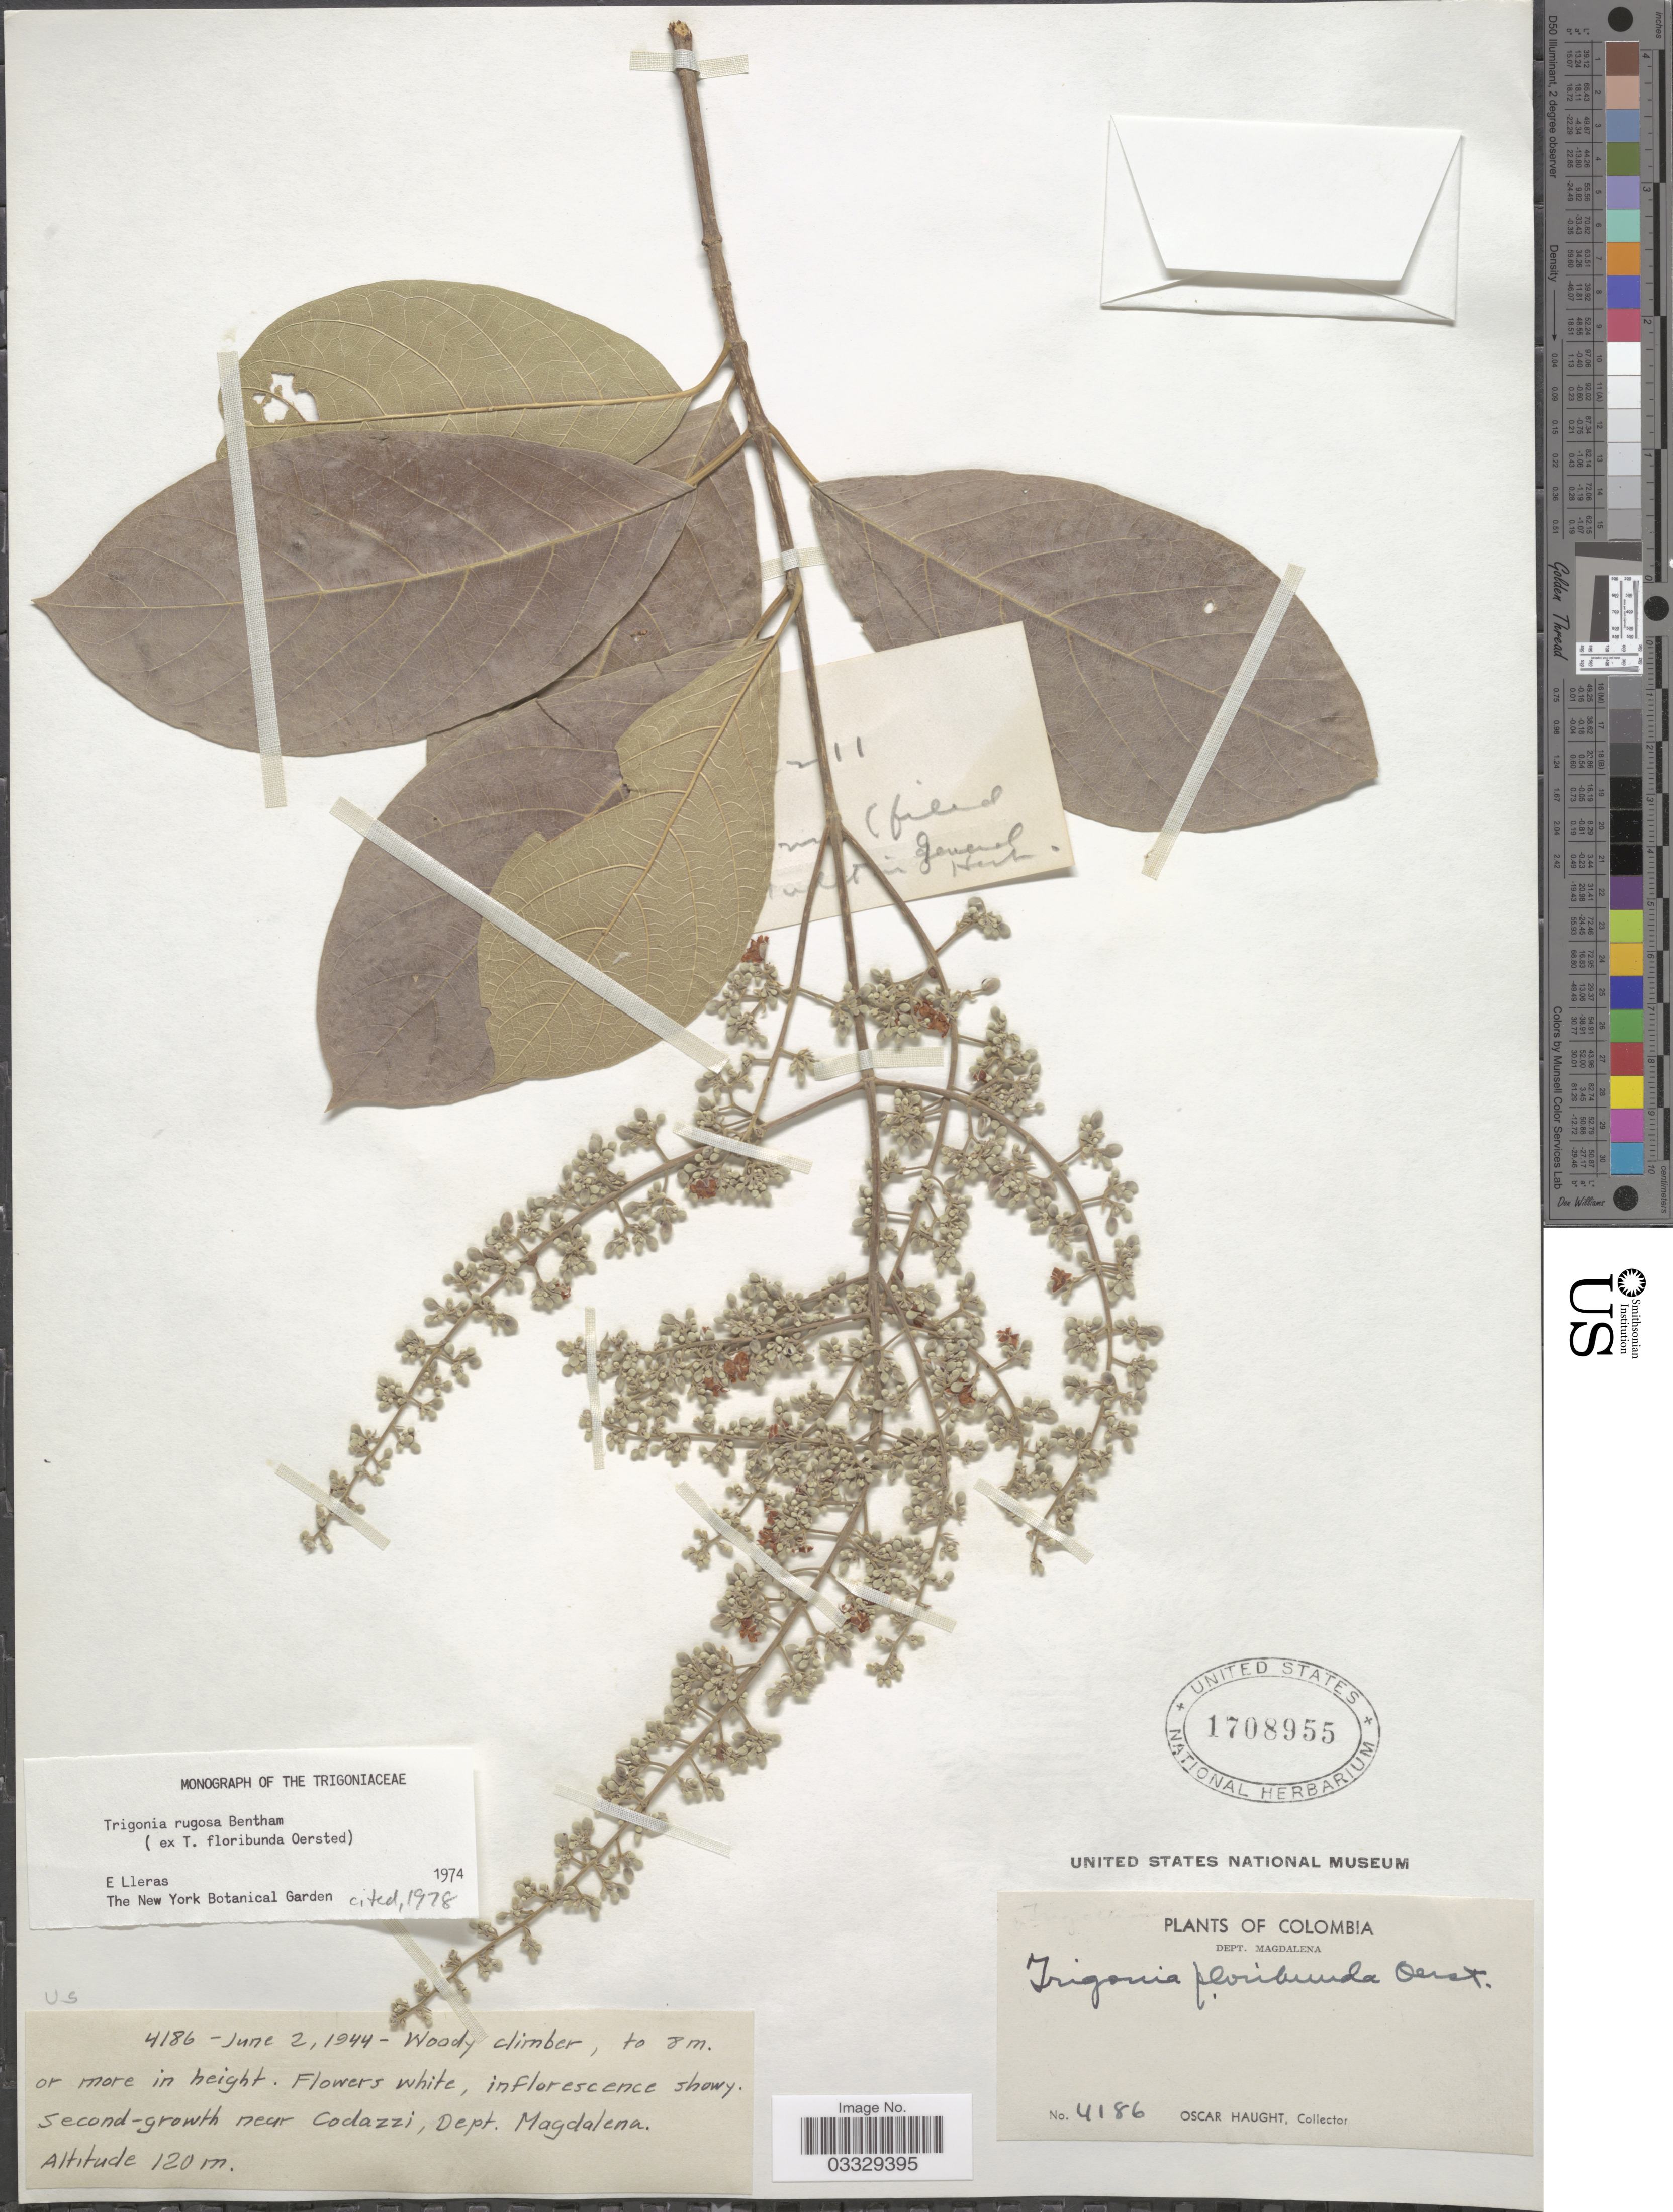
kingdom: Plantae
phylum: Tracheophyta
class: Magnoliopsida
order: Malpighiales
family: Trigoniaceae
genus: Trigonia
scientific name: Trigonia rugosa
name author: Benth.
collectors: O. L. Haught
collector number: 4186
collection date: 1944-06-02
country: Colombia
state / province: Magdalena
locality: Dept. Magdalena. Near Codazzi.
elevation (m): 120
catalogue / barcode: US 1708955